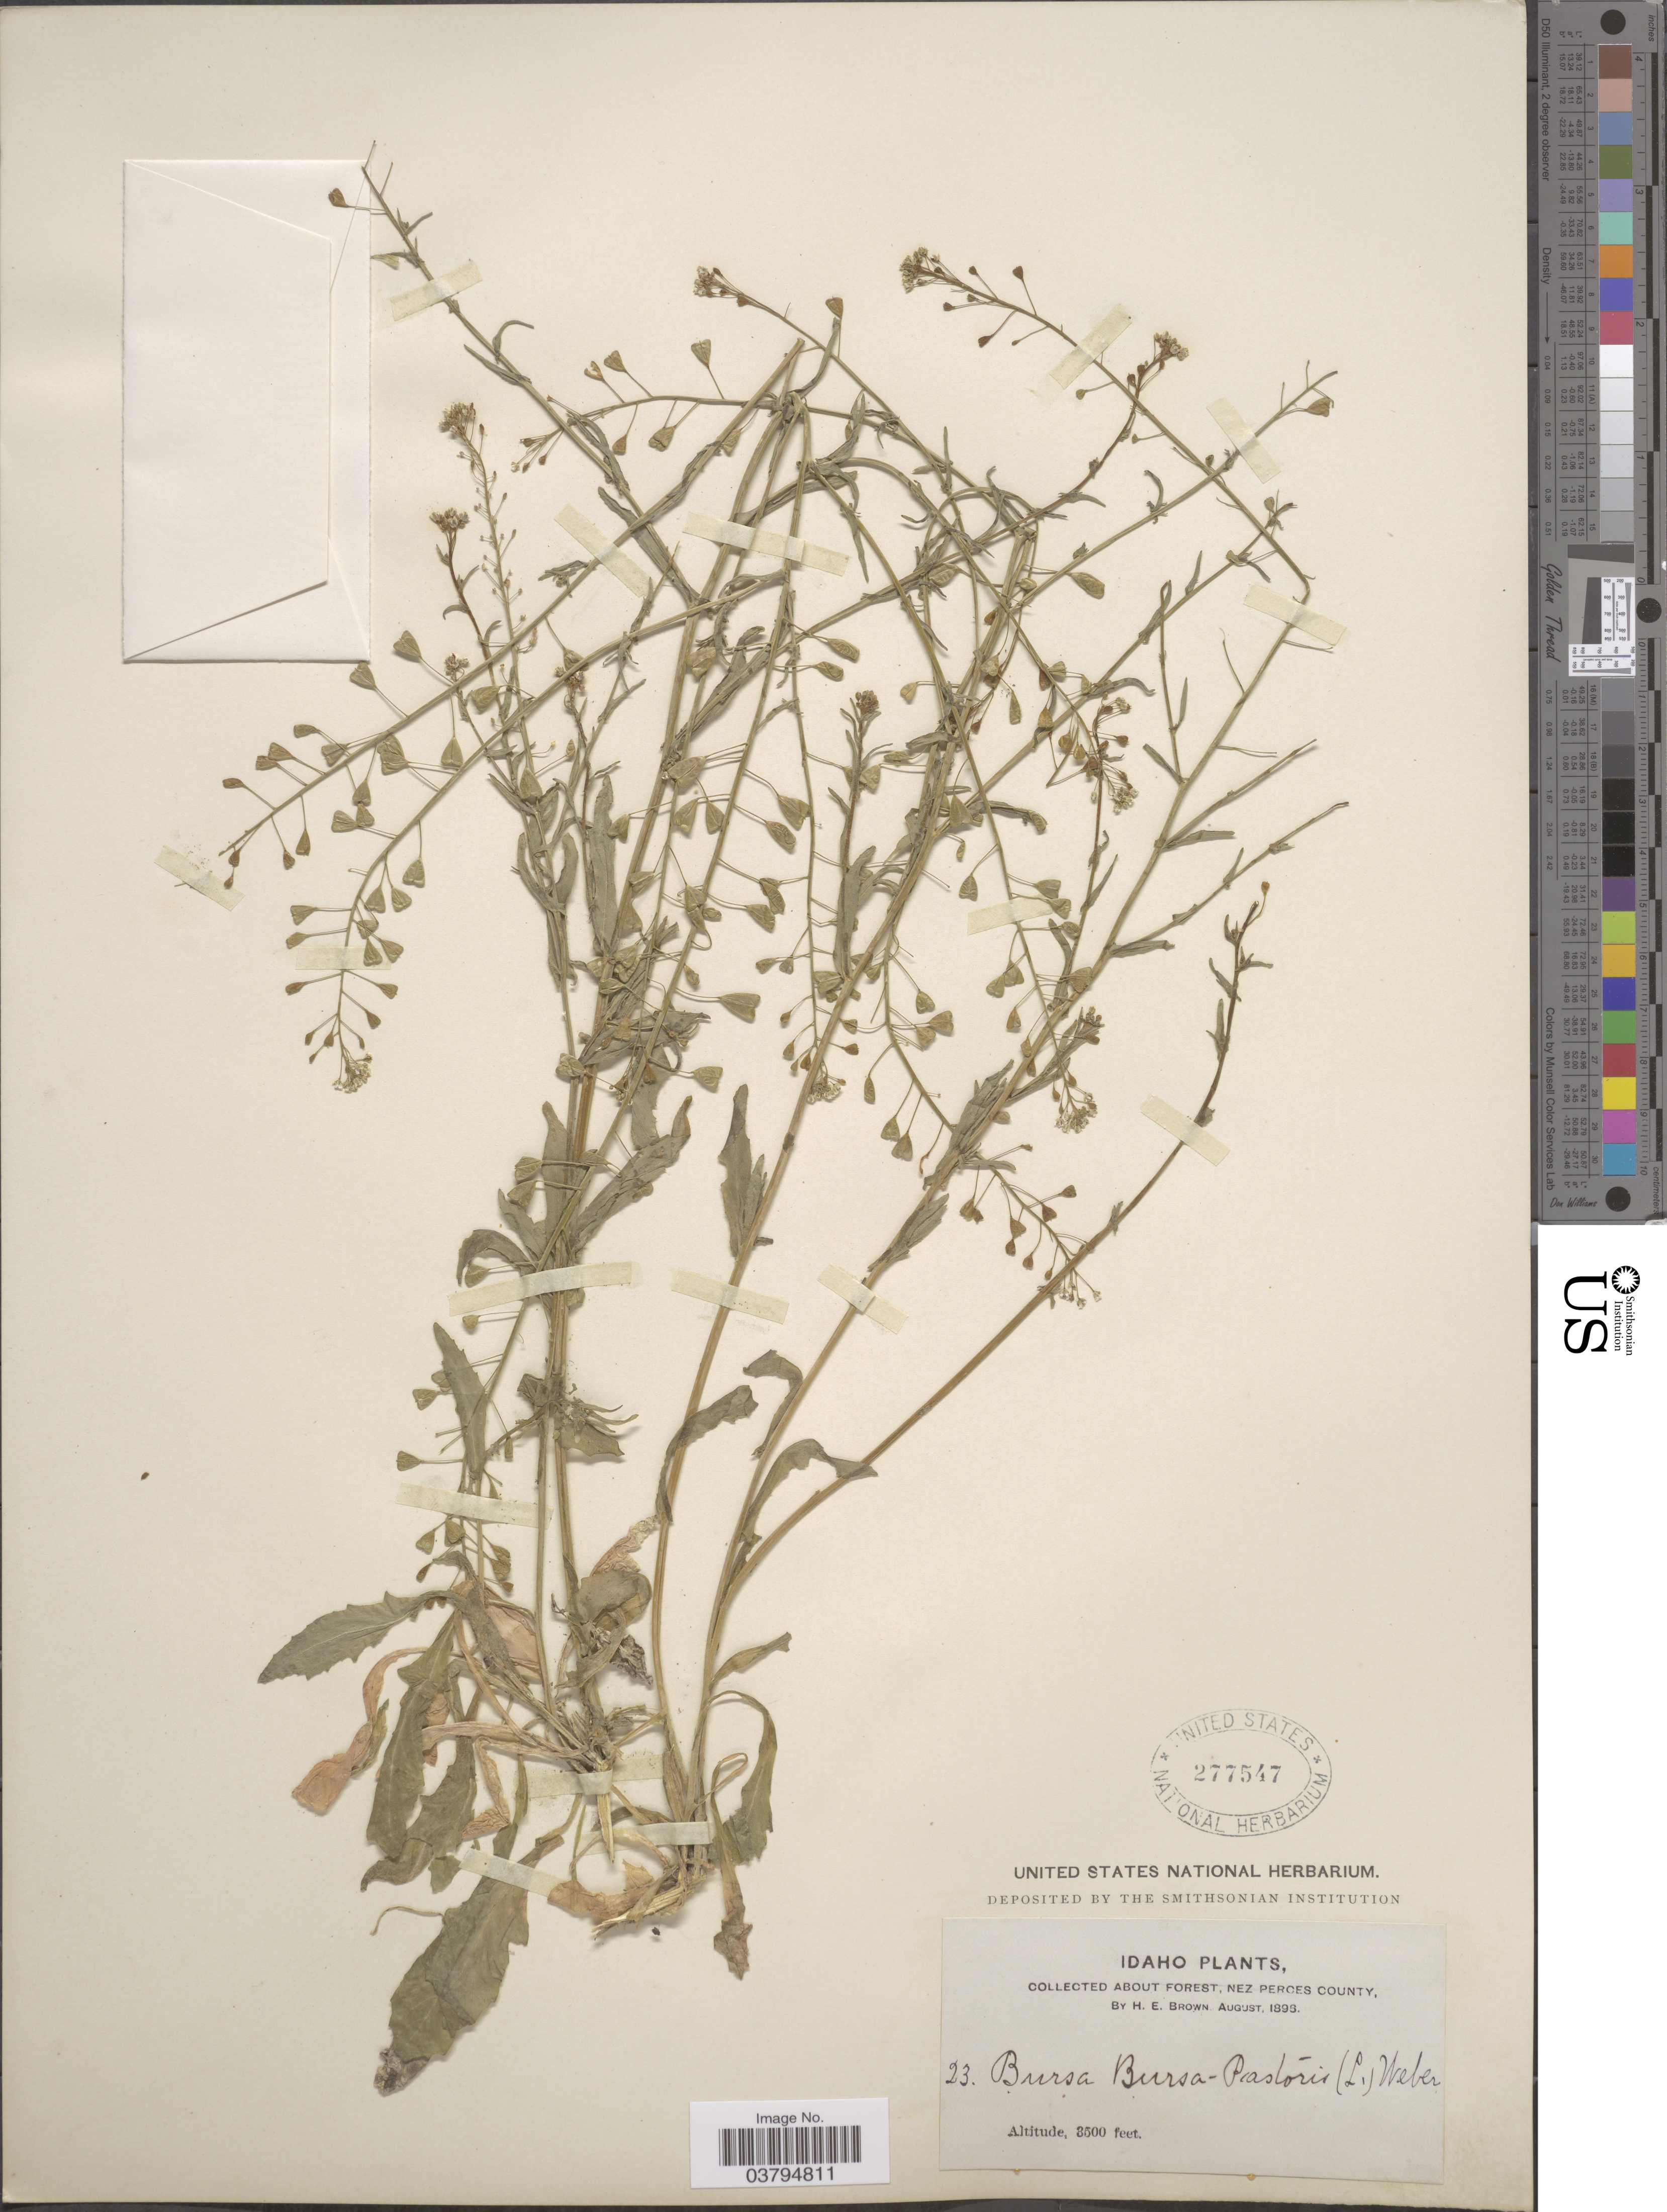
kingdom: Plantae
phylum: Tracheophyta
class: Magnoliopsida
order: Brassicales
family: Brassicaceae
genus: Capsella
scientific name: Capsella bursa-pastoris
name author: (L.) Medik.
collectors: H. E. Brown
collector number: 23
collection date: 1896-08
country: United States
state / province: Idaho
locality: About forest, Nez Perces County.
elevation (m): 1067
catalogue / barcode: US 277547